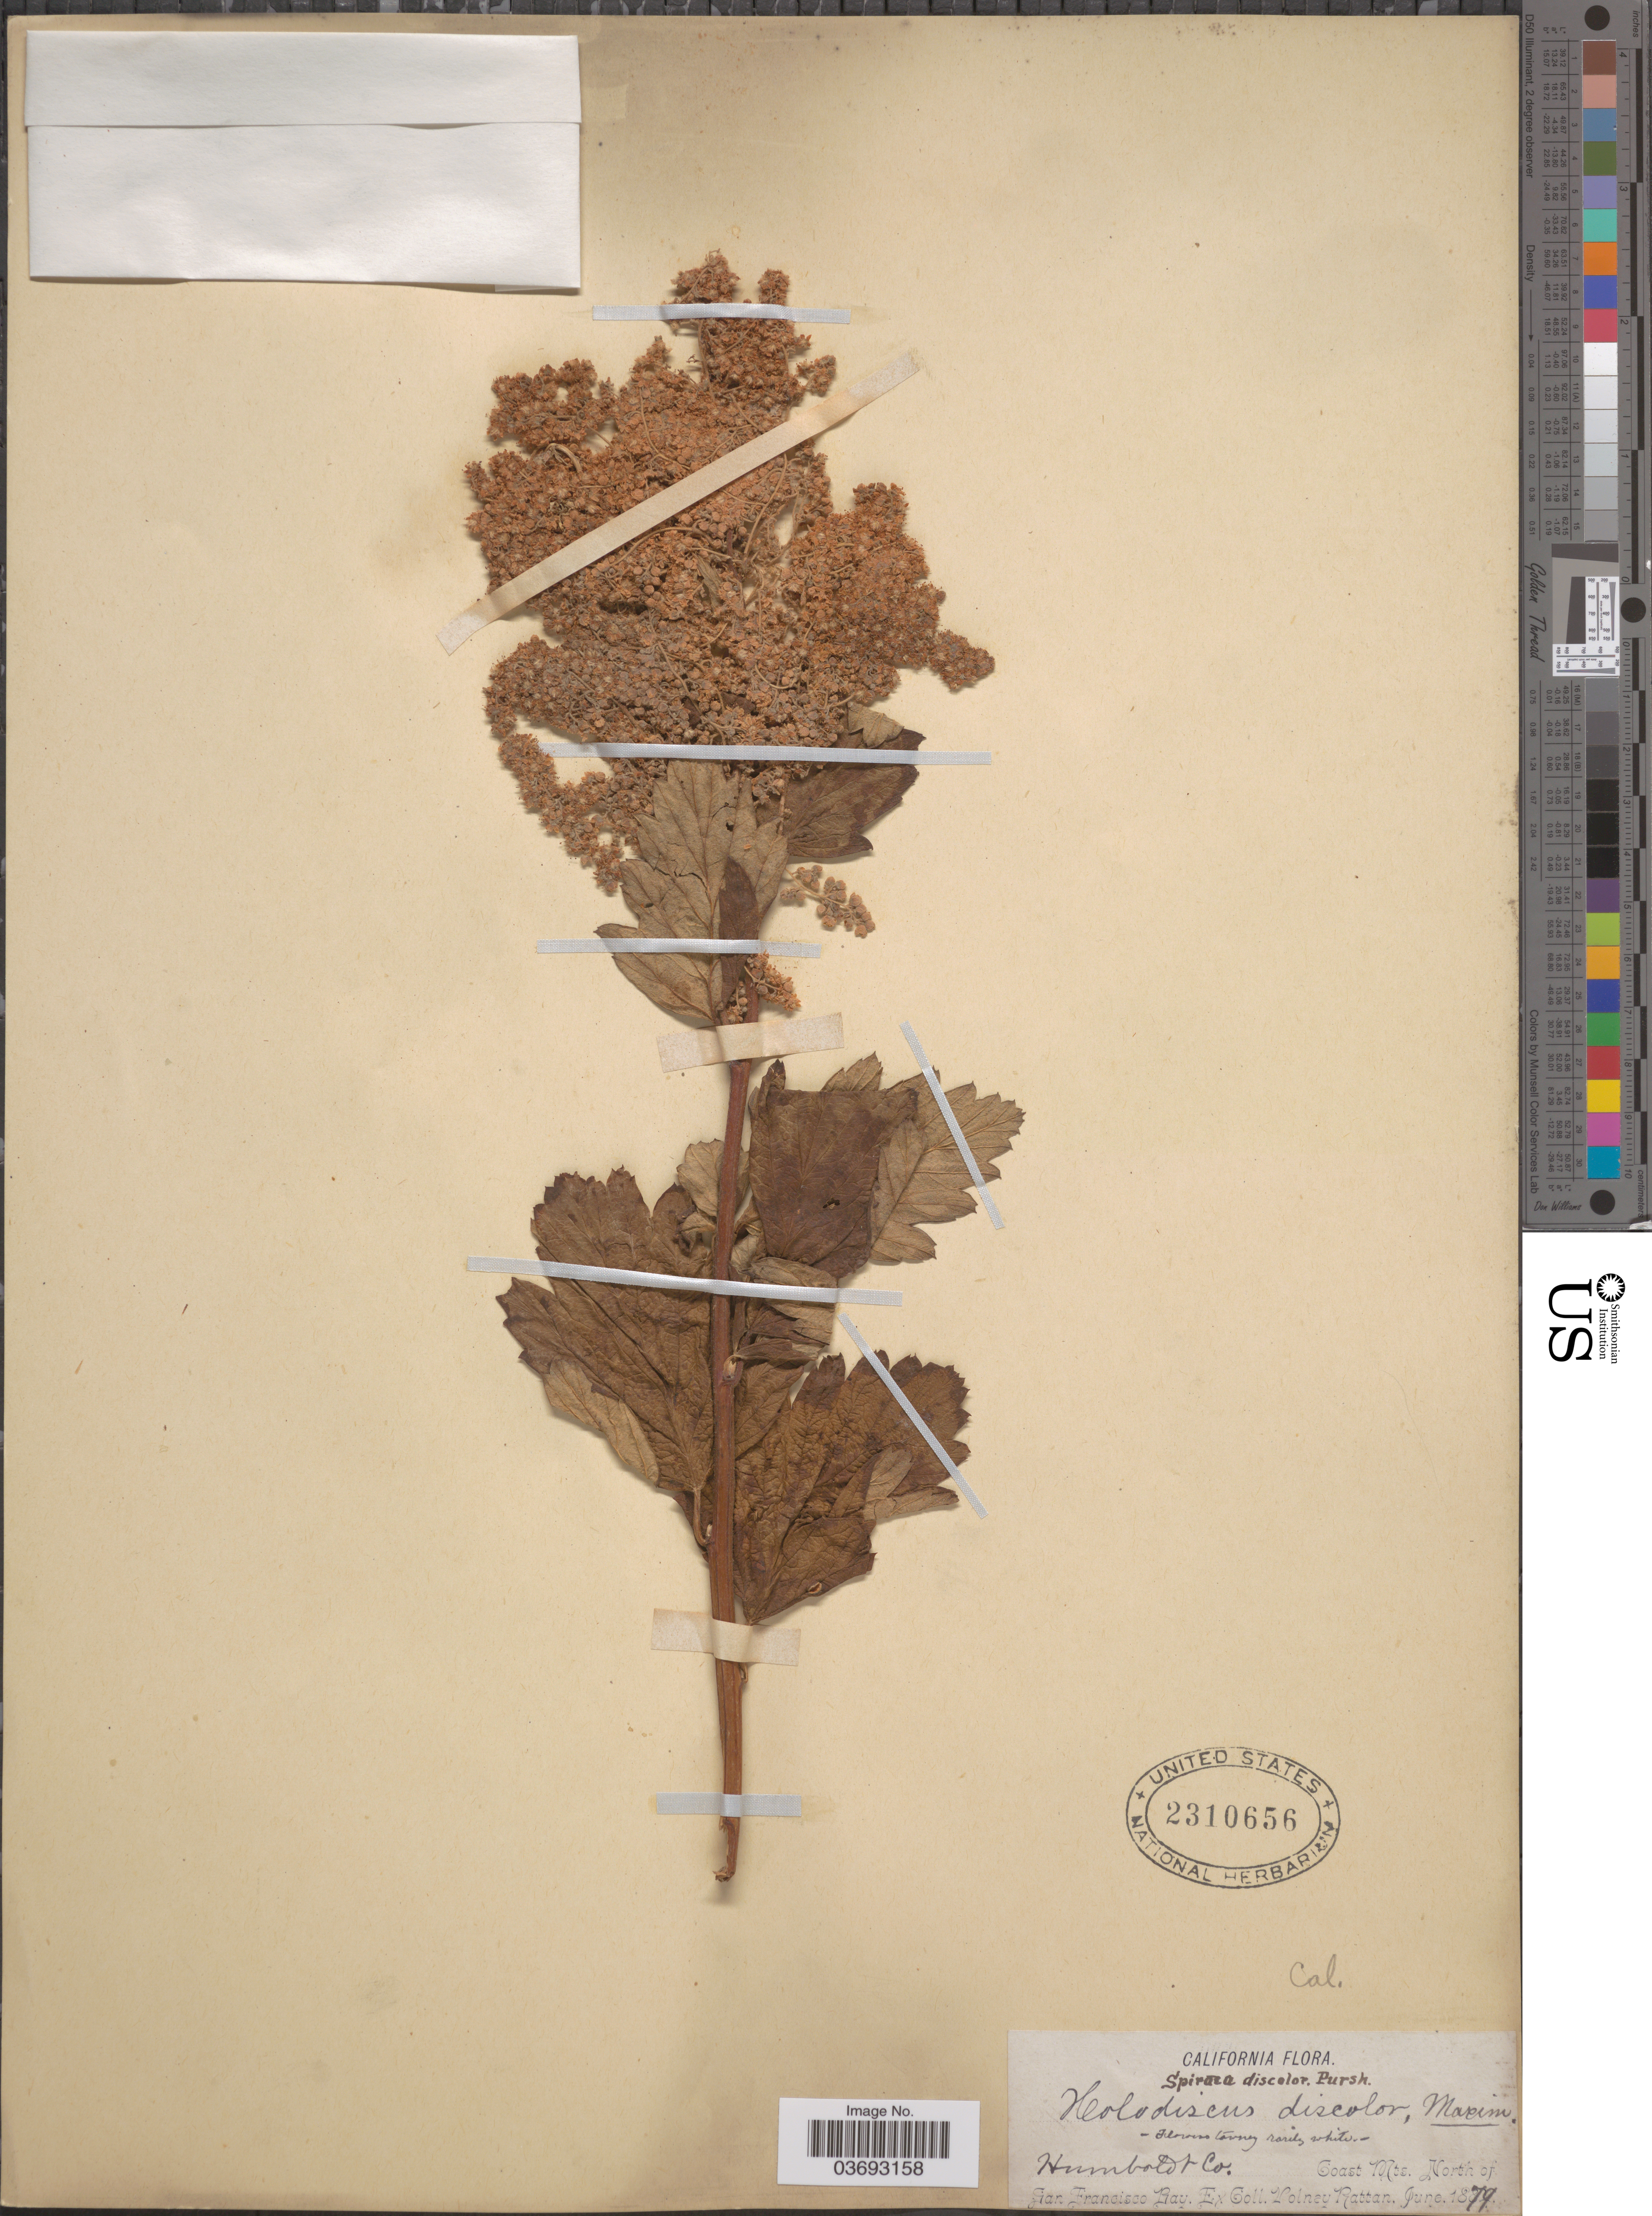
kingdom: Plantae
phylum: Tracheophyta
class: Magnoliopsida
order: Rosales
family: Rosaceae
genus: Spiraea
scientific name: Spiraea sp.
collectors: V. Rattan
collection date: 1879-06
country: United States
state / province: California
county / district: San Francisco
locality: Humboldt Co. Coast Mts. North of San Francisco Bay.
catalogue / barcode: US 2310656